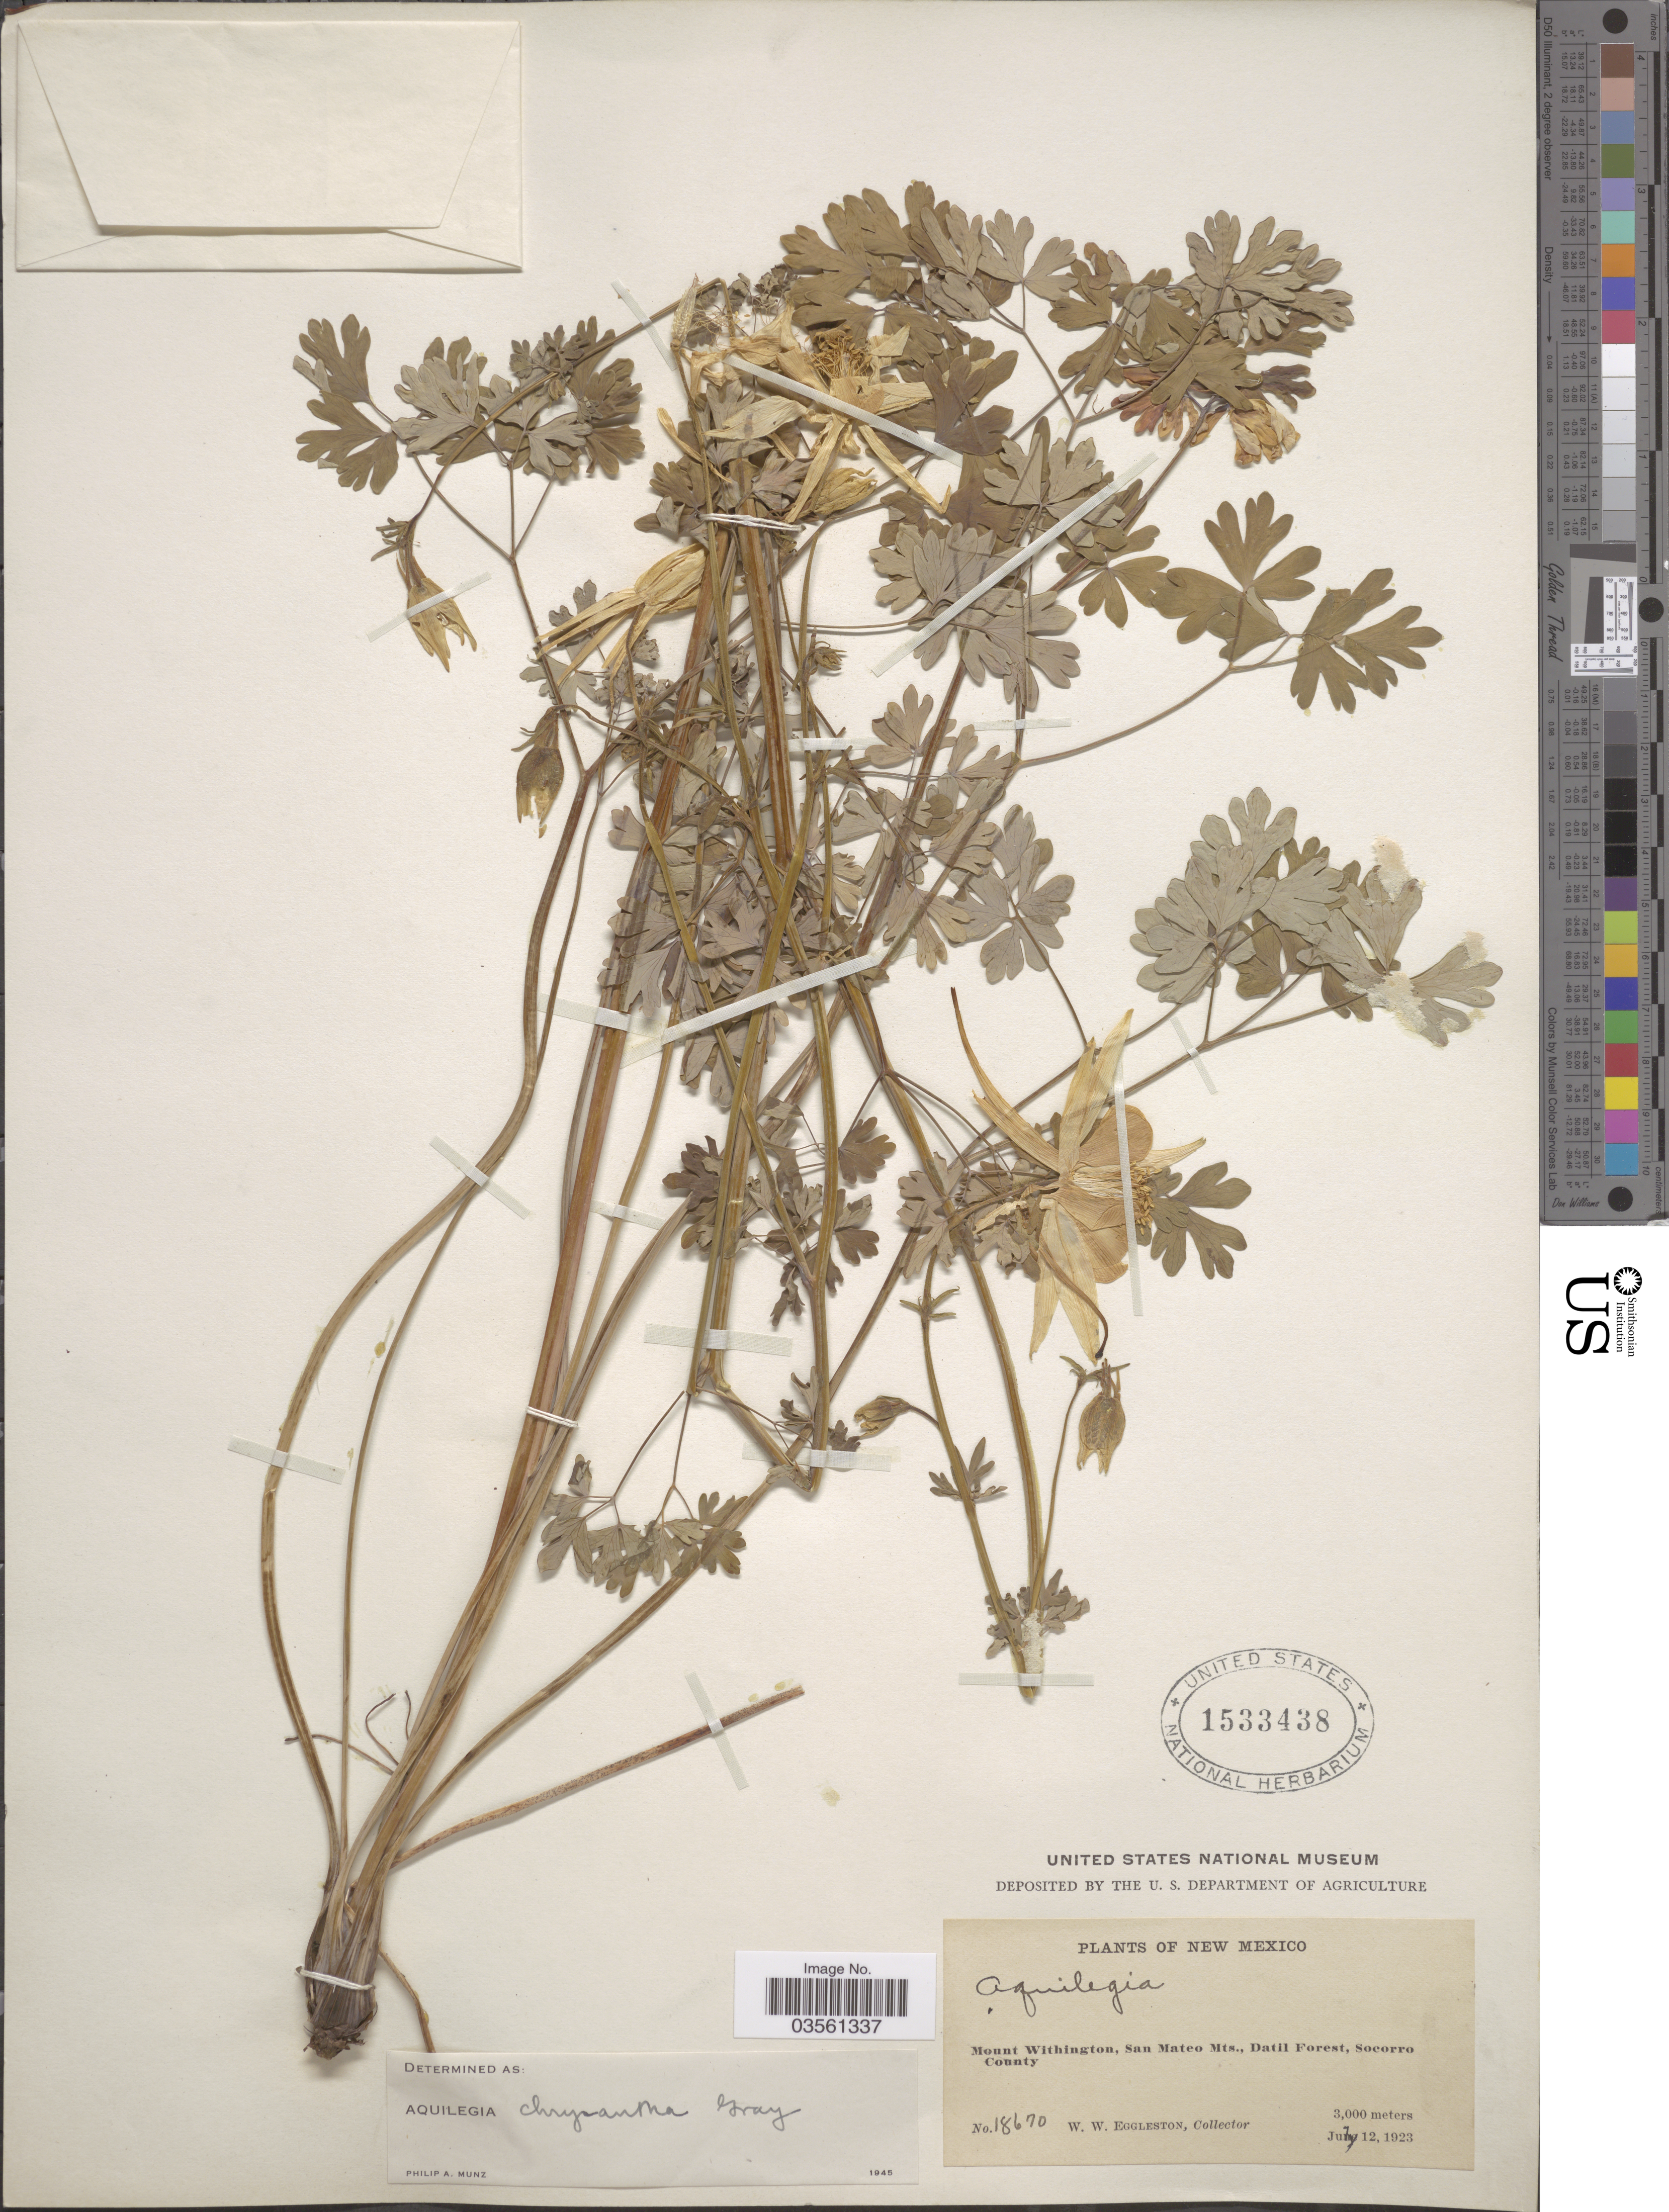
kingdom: Plantae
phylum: Tracheophyta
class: Magnoliopsida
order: Ranunculales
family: Ranunculaceae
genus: Aquilegia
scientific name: Aquilegia chrysantha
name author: A. Gray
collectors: W. W. Eggleston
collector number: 18670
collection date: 1923-07-12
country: United States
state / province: New Mexico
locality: Mount Withington, San Mateo Mts., Datil Forest, Socorro County.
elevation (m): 3000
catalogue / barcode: US 1533438